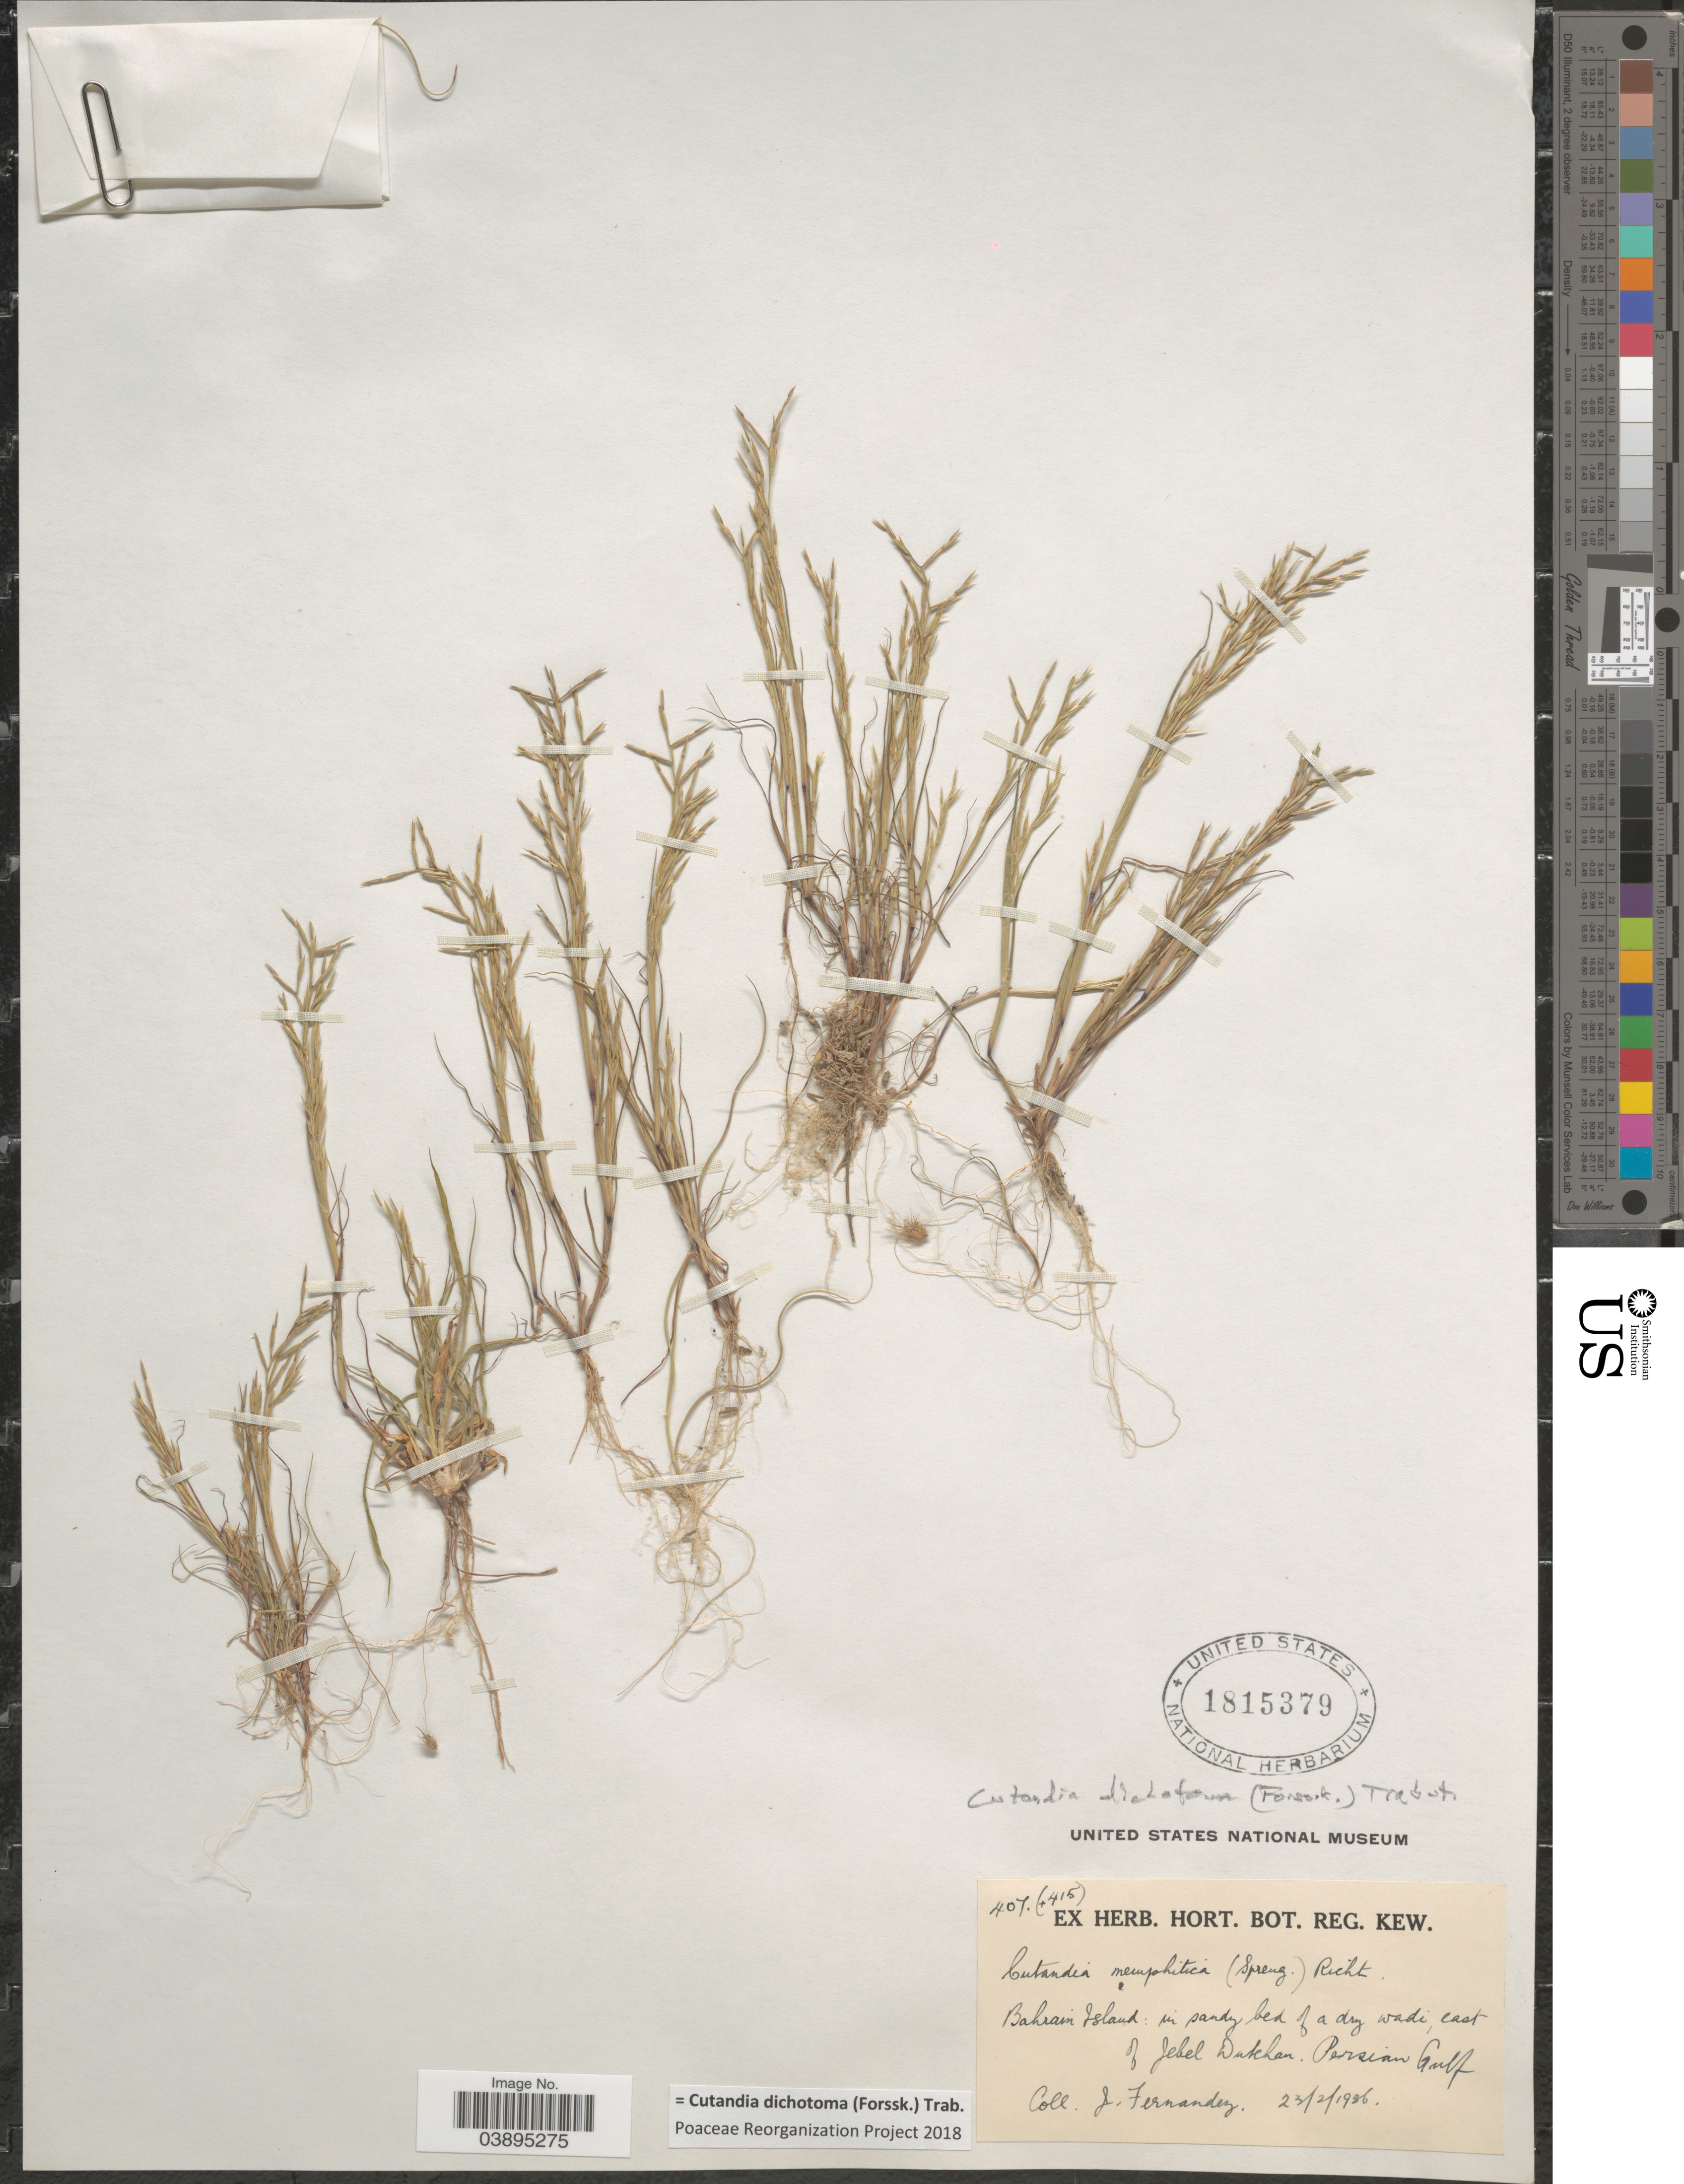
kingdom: Plantae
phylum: Tracheophyta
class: Liliopsida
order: Poales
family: Poaceae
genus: Cutandia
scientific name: Cutandia dichotoma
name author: (Forssk.) Trab.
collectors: J. Fernández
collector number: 407(+415)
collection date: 1936-02-23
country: Bahrain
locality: Bahrain Island: east of Jebel Dakhan, Persian Gulf.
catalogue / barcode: US 1815379